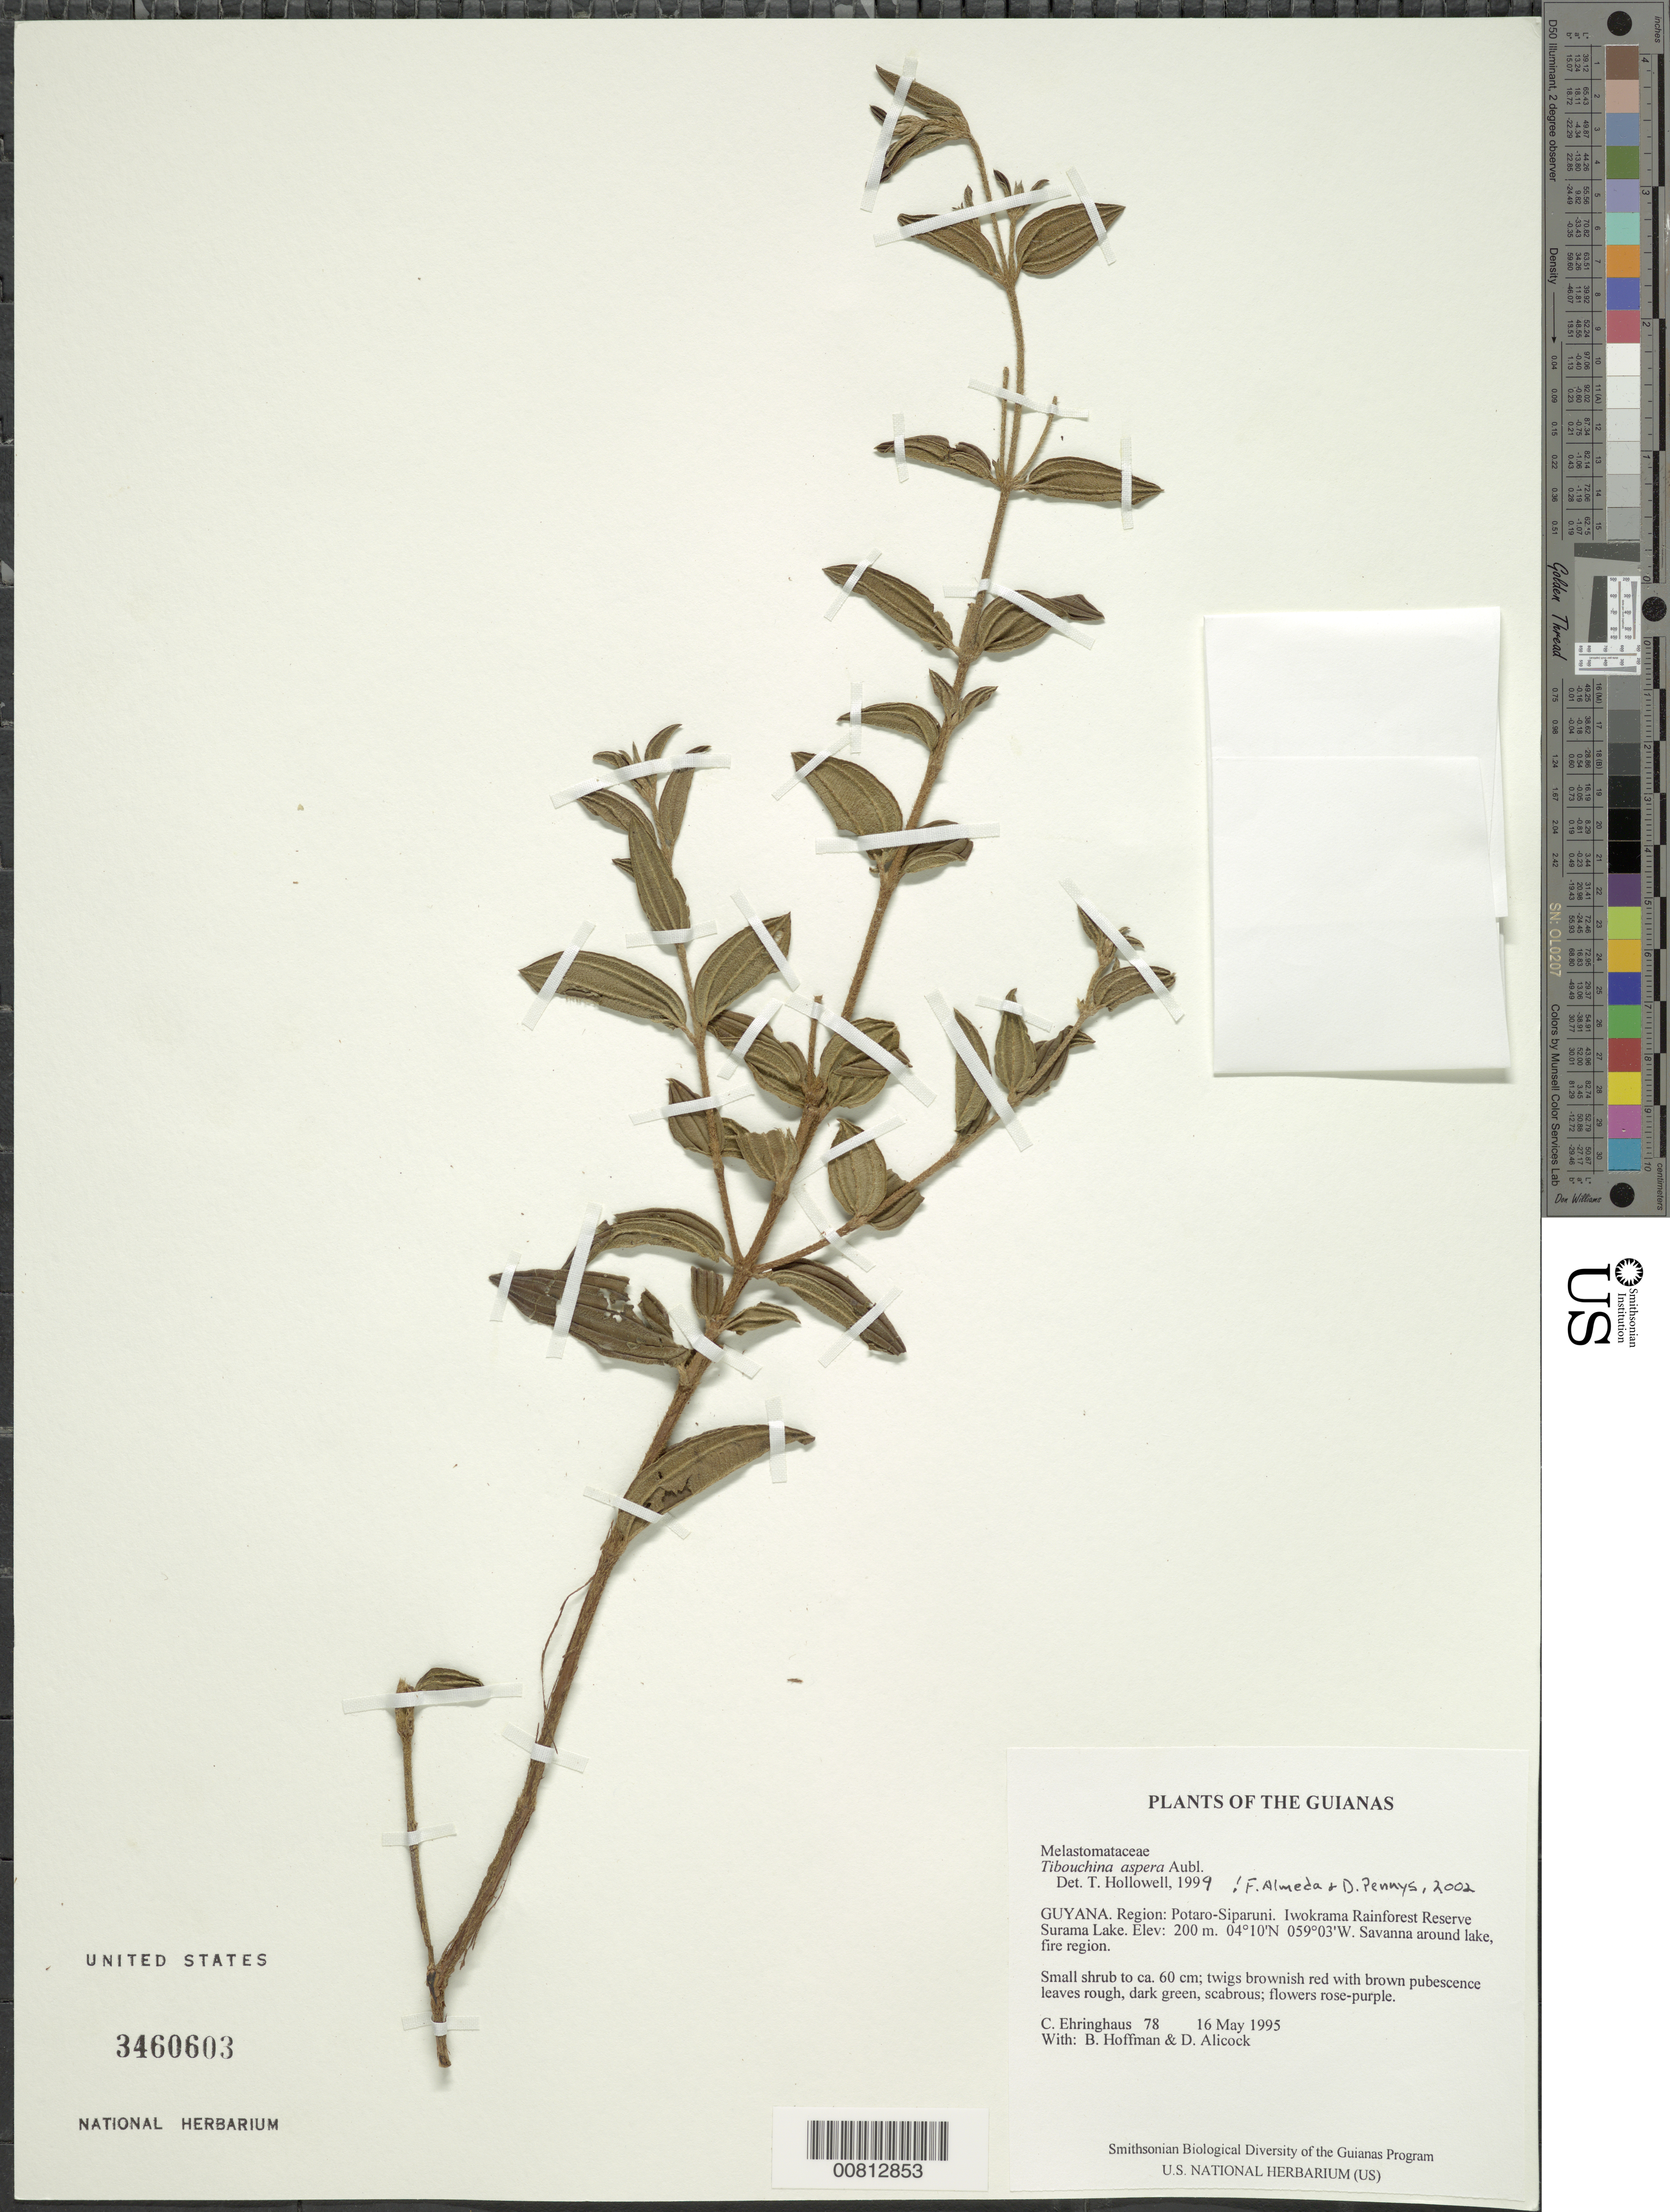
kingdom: Plantae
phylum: Tracheophyta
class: Magnoliopsida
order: Myrtales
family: Melastomataceae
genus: Tibouchina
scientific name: Tibouchina aspera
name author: Aubl.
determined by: Almeda, F.; Penneys, D. S.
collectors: C. Ehringhaus, B. Hoffman & D. Allicock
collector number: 78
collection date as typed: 16 May 1995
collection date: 1995-05-16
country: Guyana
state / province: Potaro-Siparuni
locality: Iwokrama Rainforest Reserve; Surama Lake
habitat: Savanna around lake, fire region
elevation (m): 200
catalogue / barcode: US 3460603